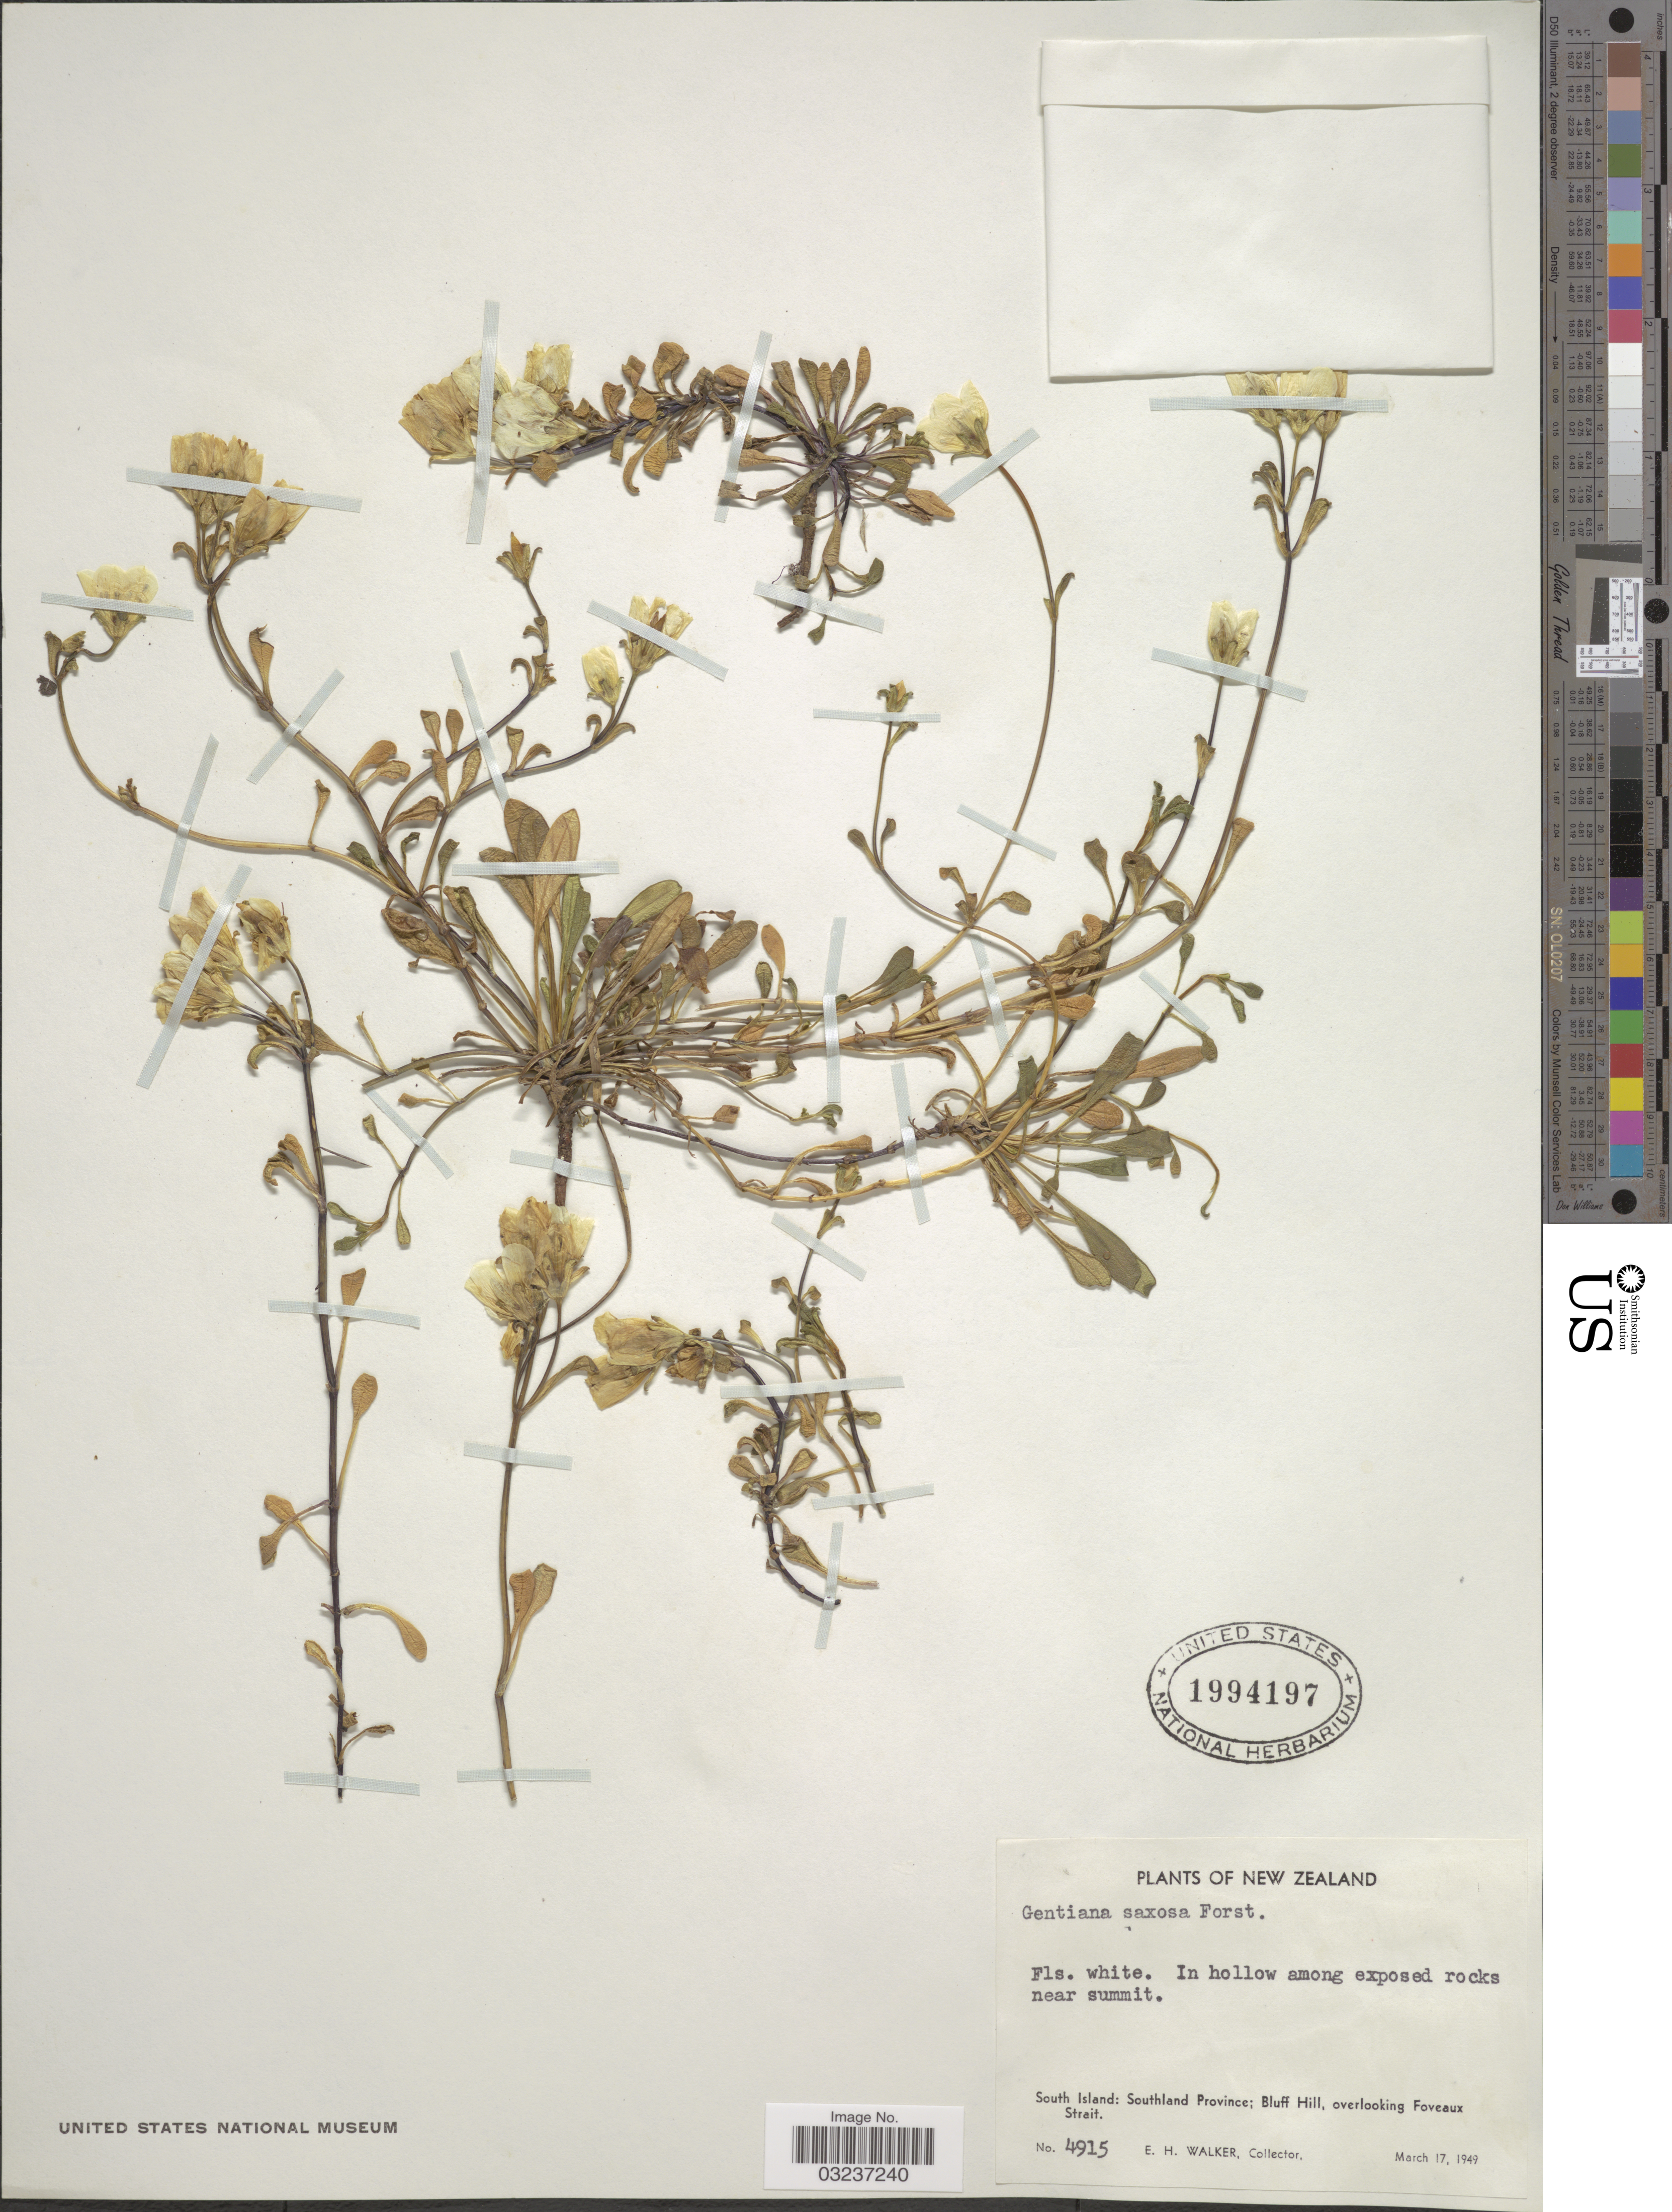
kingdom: Plantae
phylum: Tracheophyta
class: Magnoliopsida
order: Gentianales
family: Gentianaceae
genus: Gentiana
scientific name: Gentiana saxosa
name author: G. Forst.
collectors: E. H. Walker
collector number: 4915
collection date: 1949-03-17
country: New Zealand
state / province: Southland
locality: South Island: Bluff Hill, overlooking Foveaux Strait.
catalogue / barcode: US 1994197